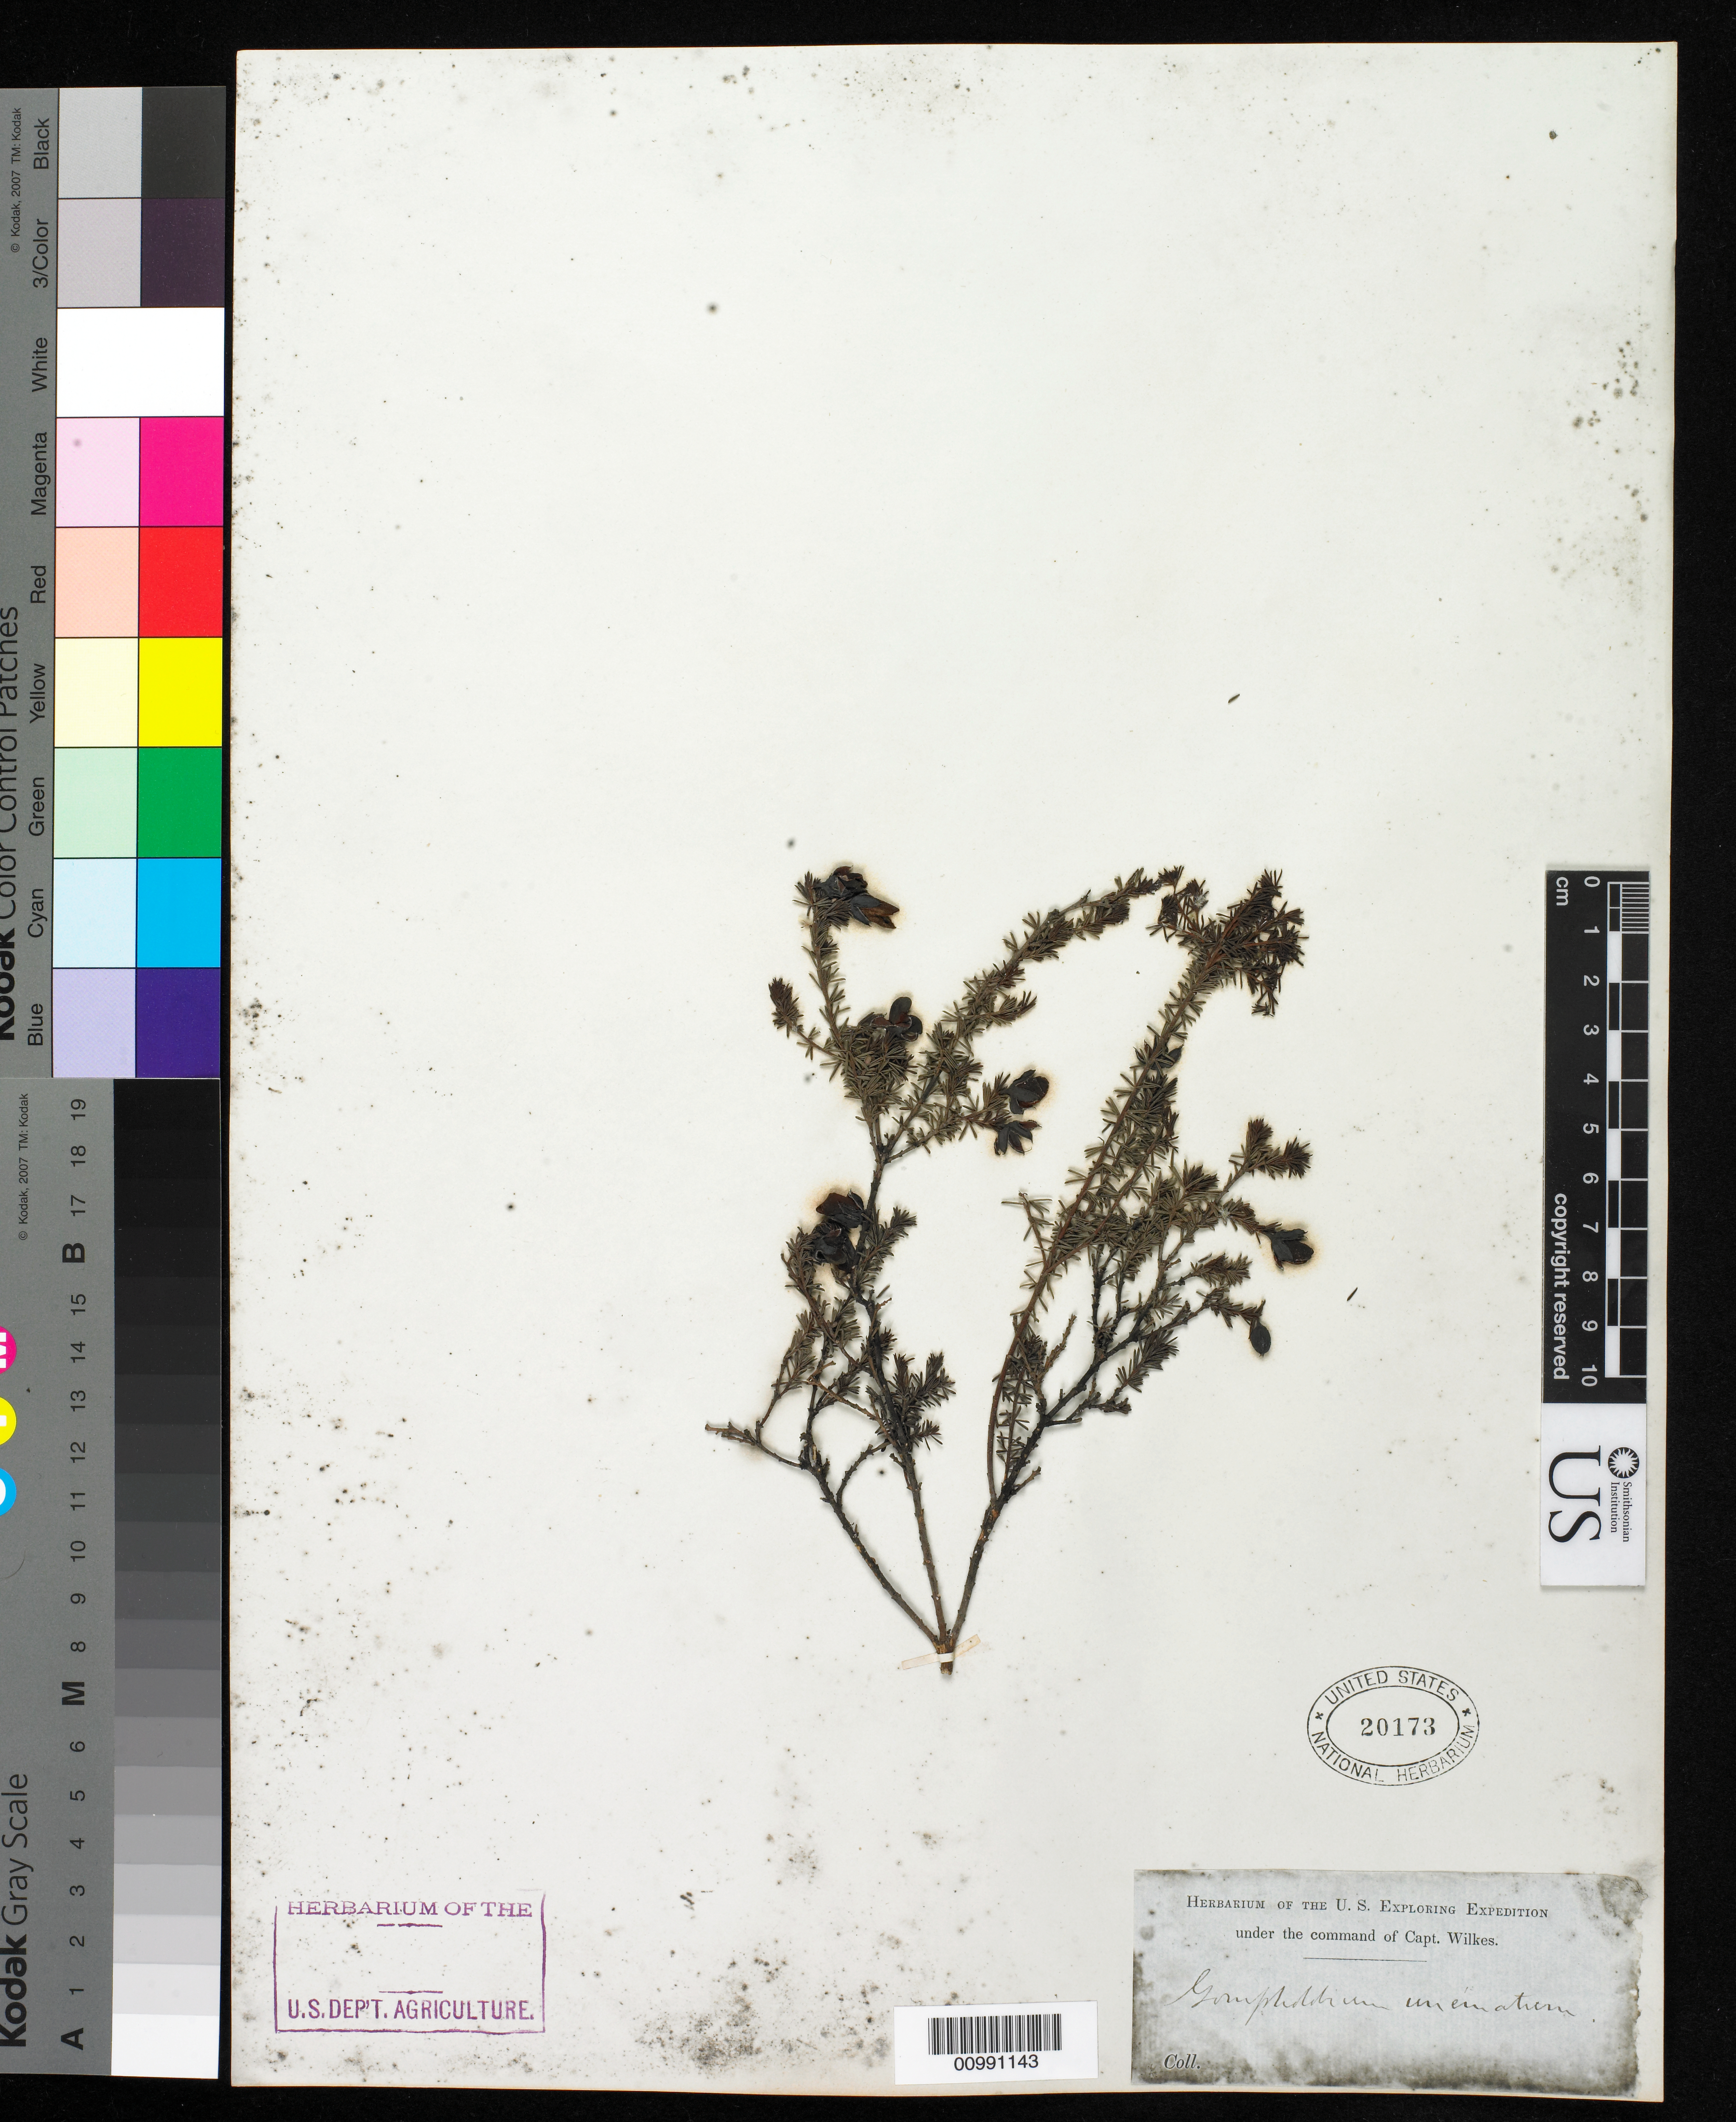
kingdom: Plantae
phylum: Tracheophyta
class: Magnoliopsida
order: Fabales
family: Fabaceae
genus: Gompholobium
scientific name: Gompholobium uncinatum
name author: Benth.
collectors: Wilkes Explor. Exped.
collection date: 1838/1842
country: Australia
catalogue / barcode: US 20173